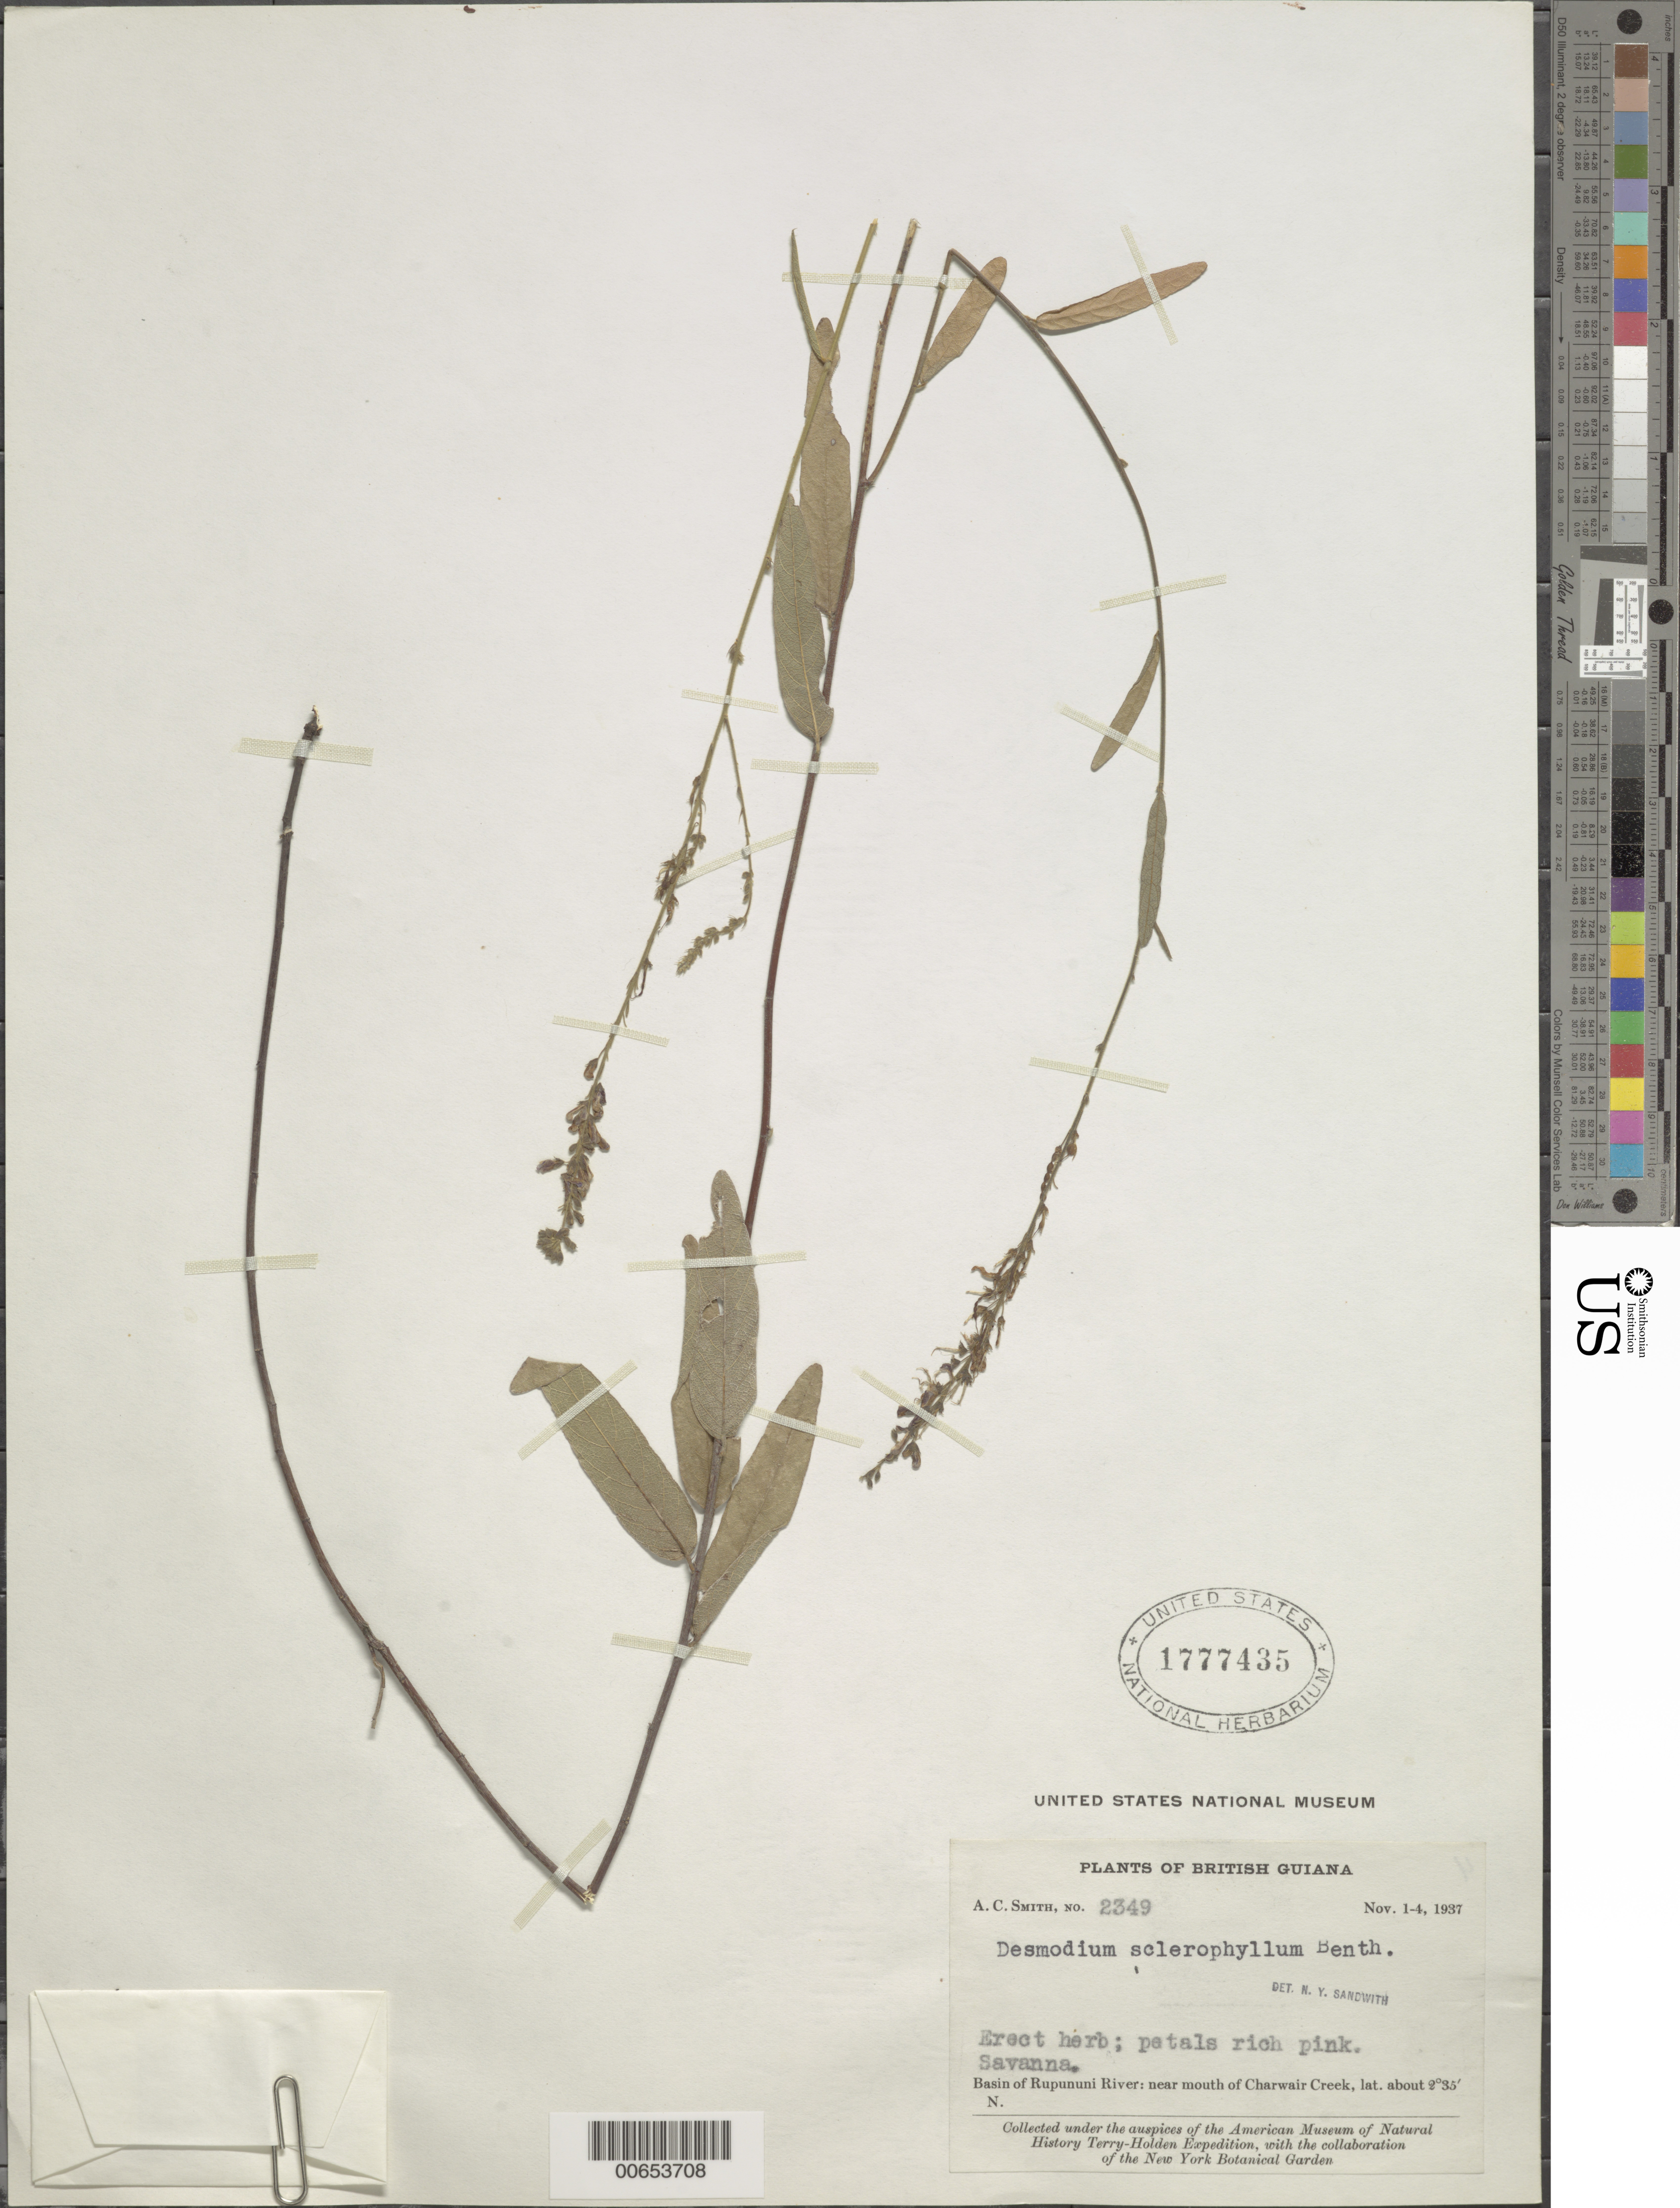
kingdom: Plantae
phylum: Tracheophyta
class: Magnoliopsida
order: Fabales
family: Fabaceae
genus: Desmodium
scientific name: Desmodium sclerophyllum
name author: Benth.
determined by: Sandwith, N. Y.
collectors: A. C. Smith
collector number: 2349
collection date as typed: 1-Nov-37 to 4-Nov-37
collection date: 1937-11-01/1937-11-04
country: Guyana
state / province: U. Takutu-U. Essequibo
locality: Charwair Creek, near mouth, Rupununi R. basin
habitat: Savanna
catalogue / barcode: US 1777435